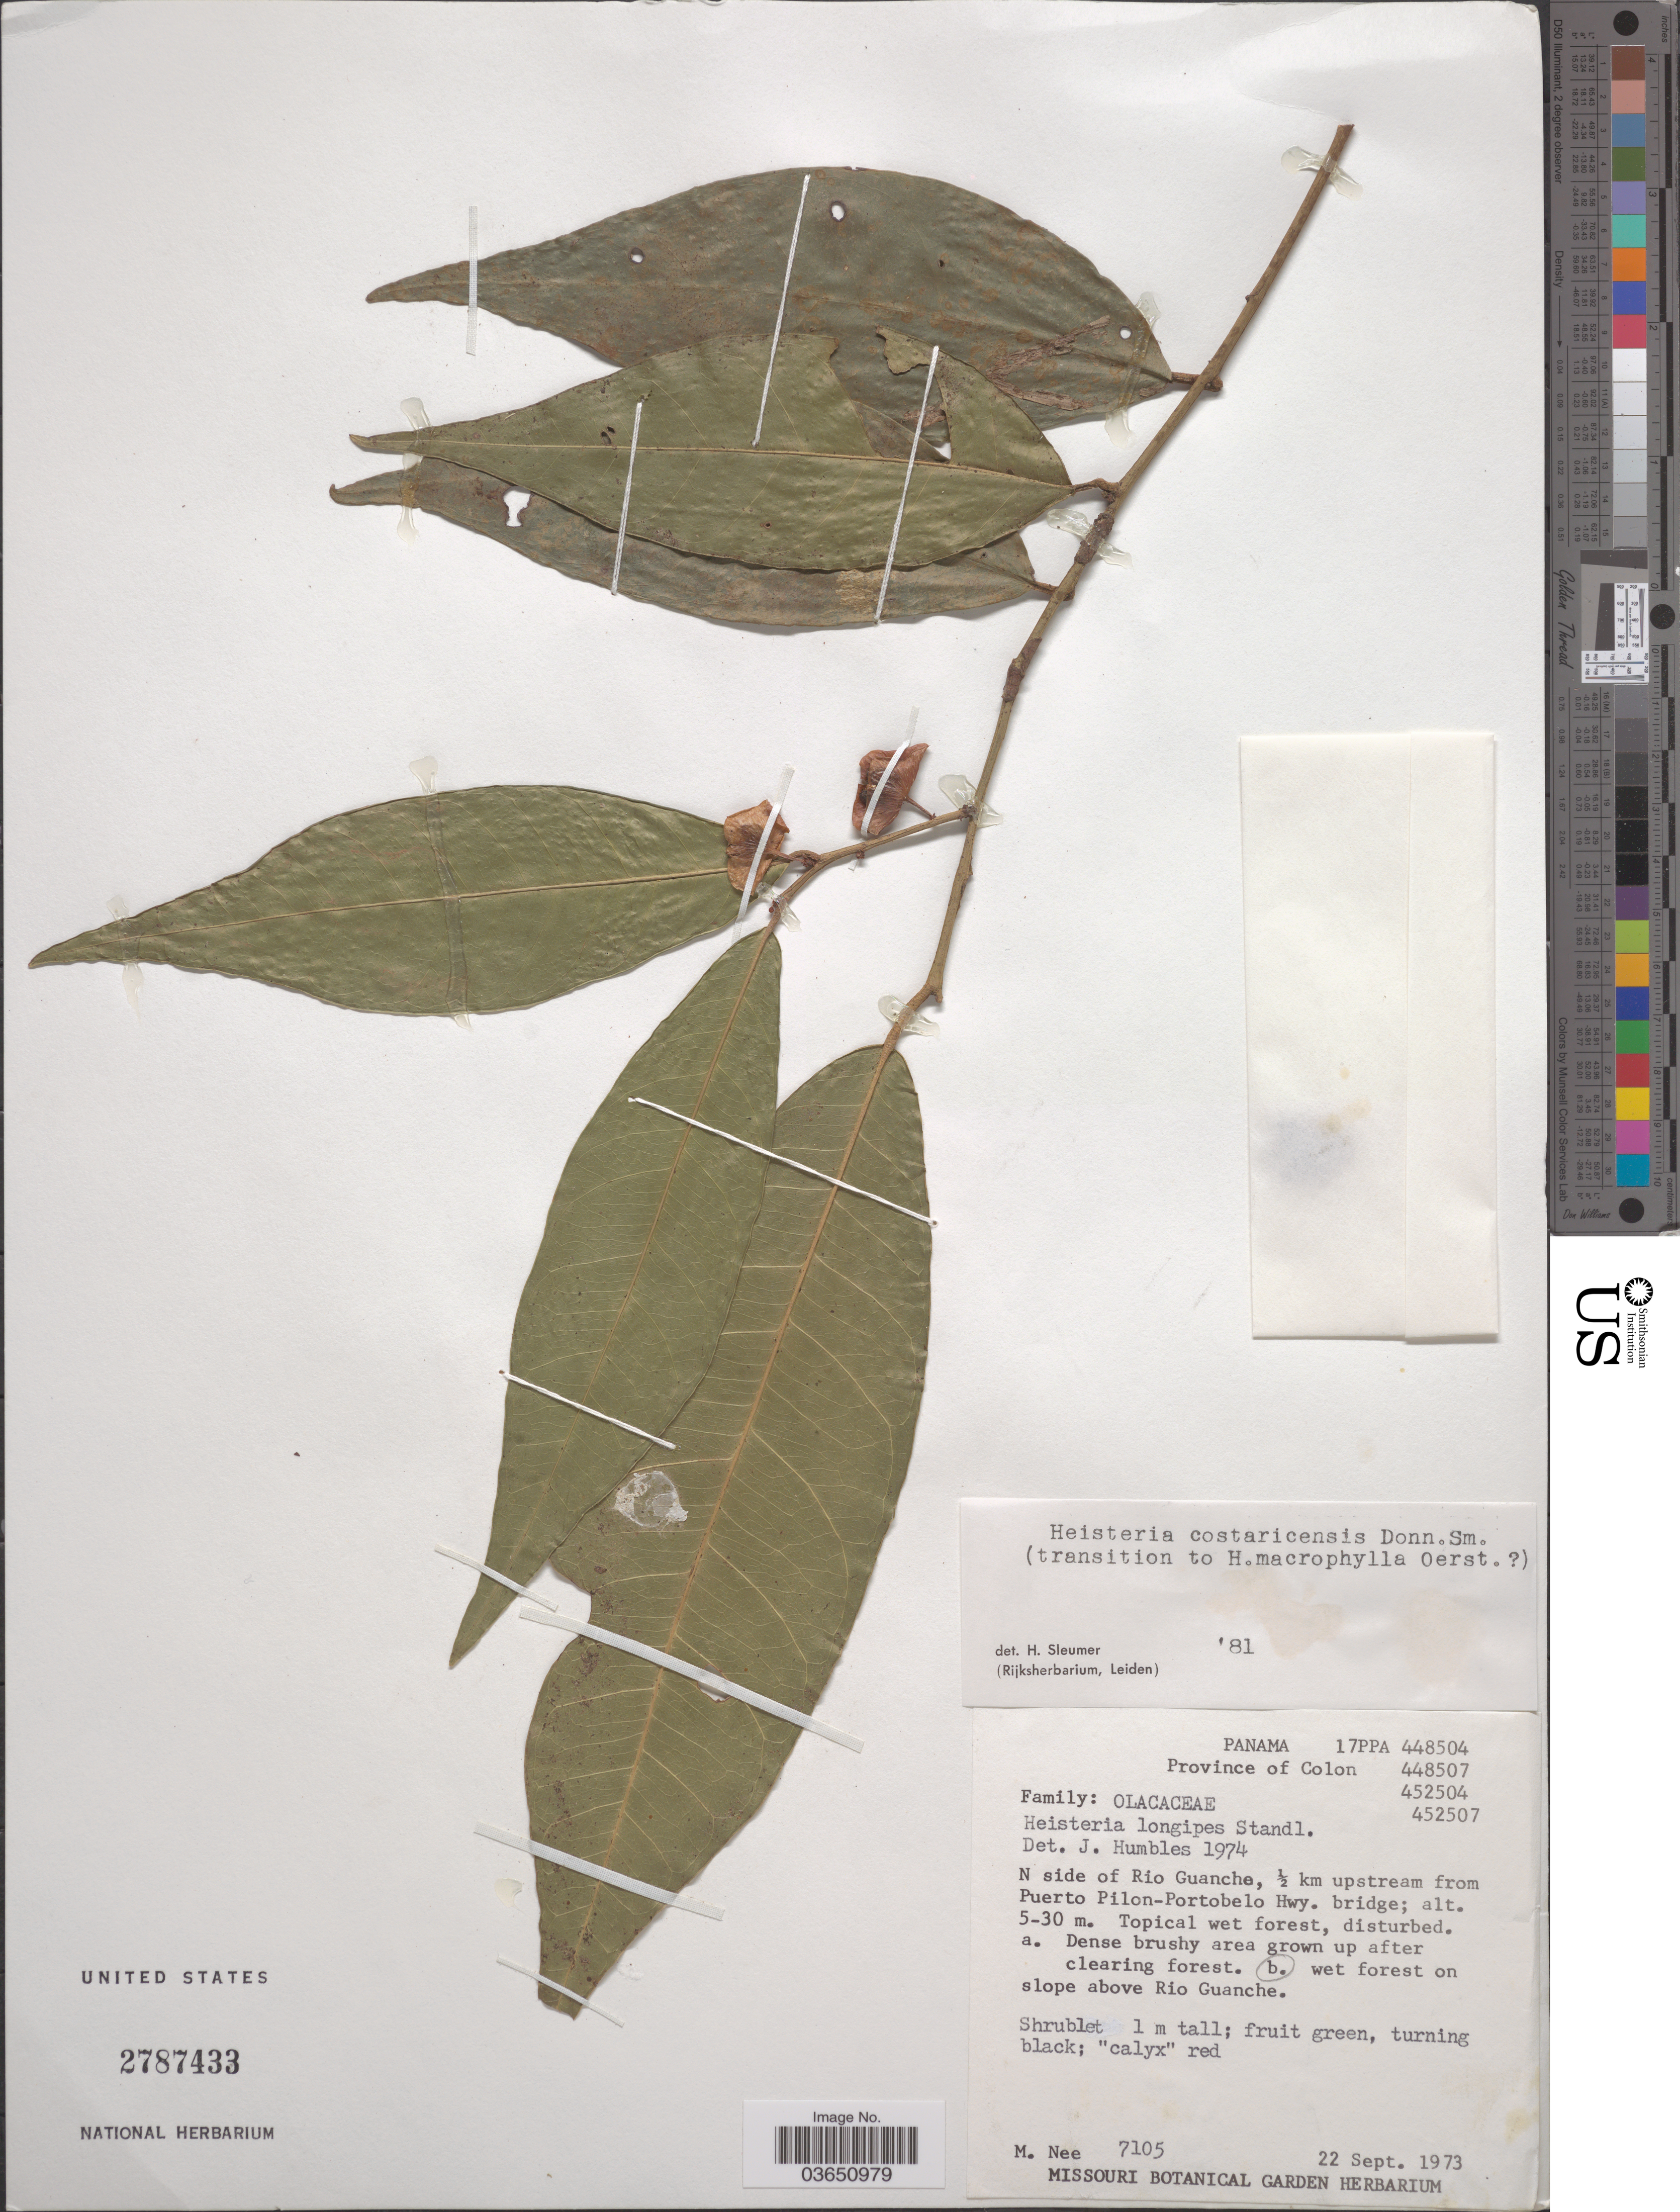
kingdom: Plantae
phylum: Tracheophyta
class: Magnoliopsida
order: Santalales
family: Erythropalaceae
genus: Heisteria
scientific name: Heisteria costaricensis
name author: Donn. Sm.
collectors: M. Nee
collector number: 7105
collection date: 1973-09-22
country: Panama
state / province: Colón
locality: N side of Rio Guanche, ½ km upstream from Puerto Pilon-Portobelo Hwy. bridge. b. wet forest on slope above Rio Guanche.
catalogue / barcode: US 2787433